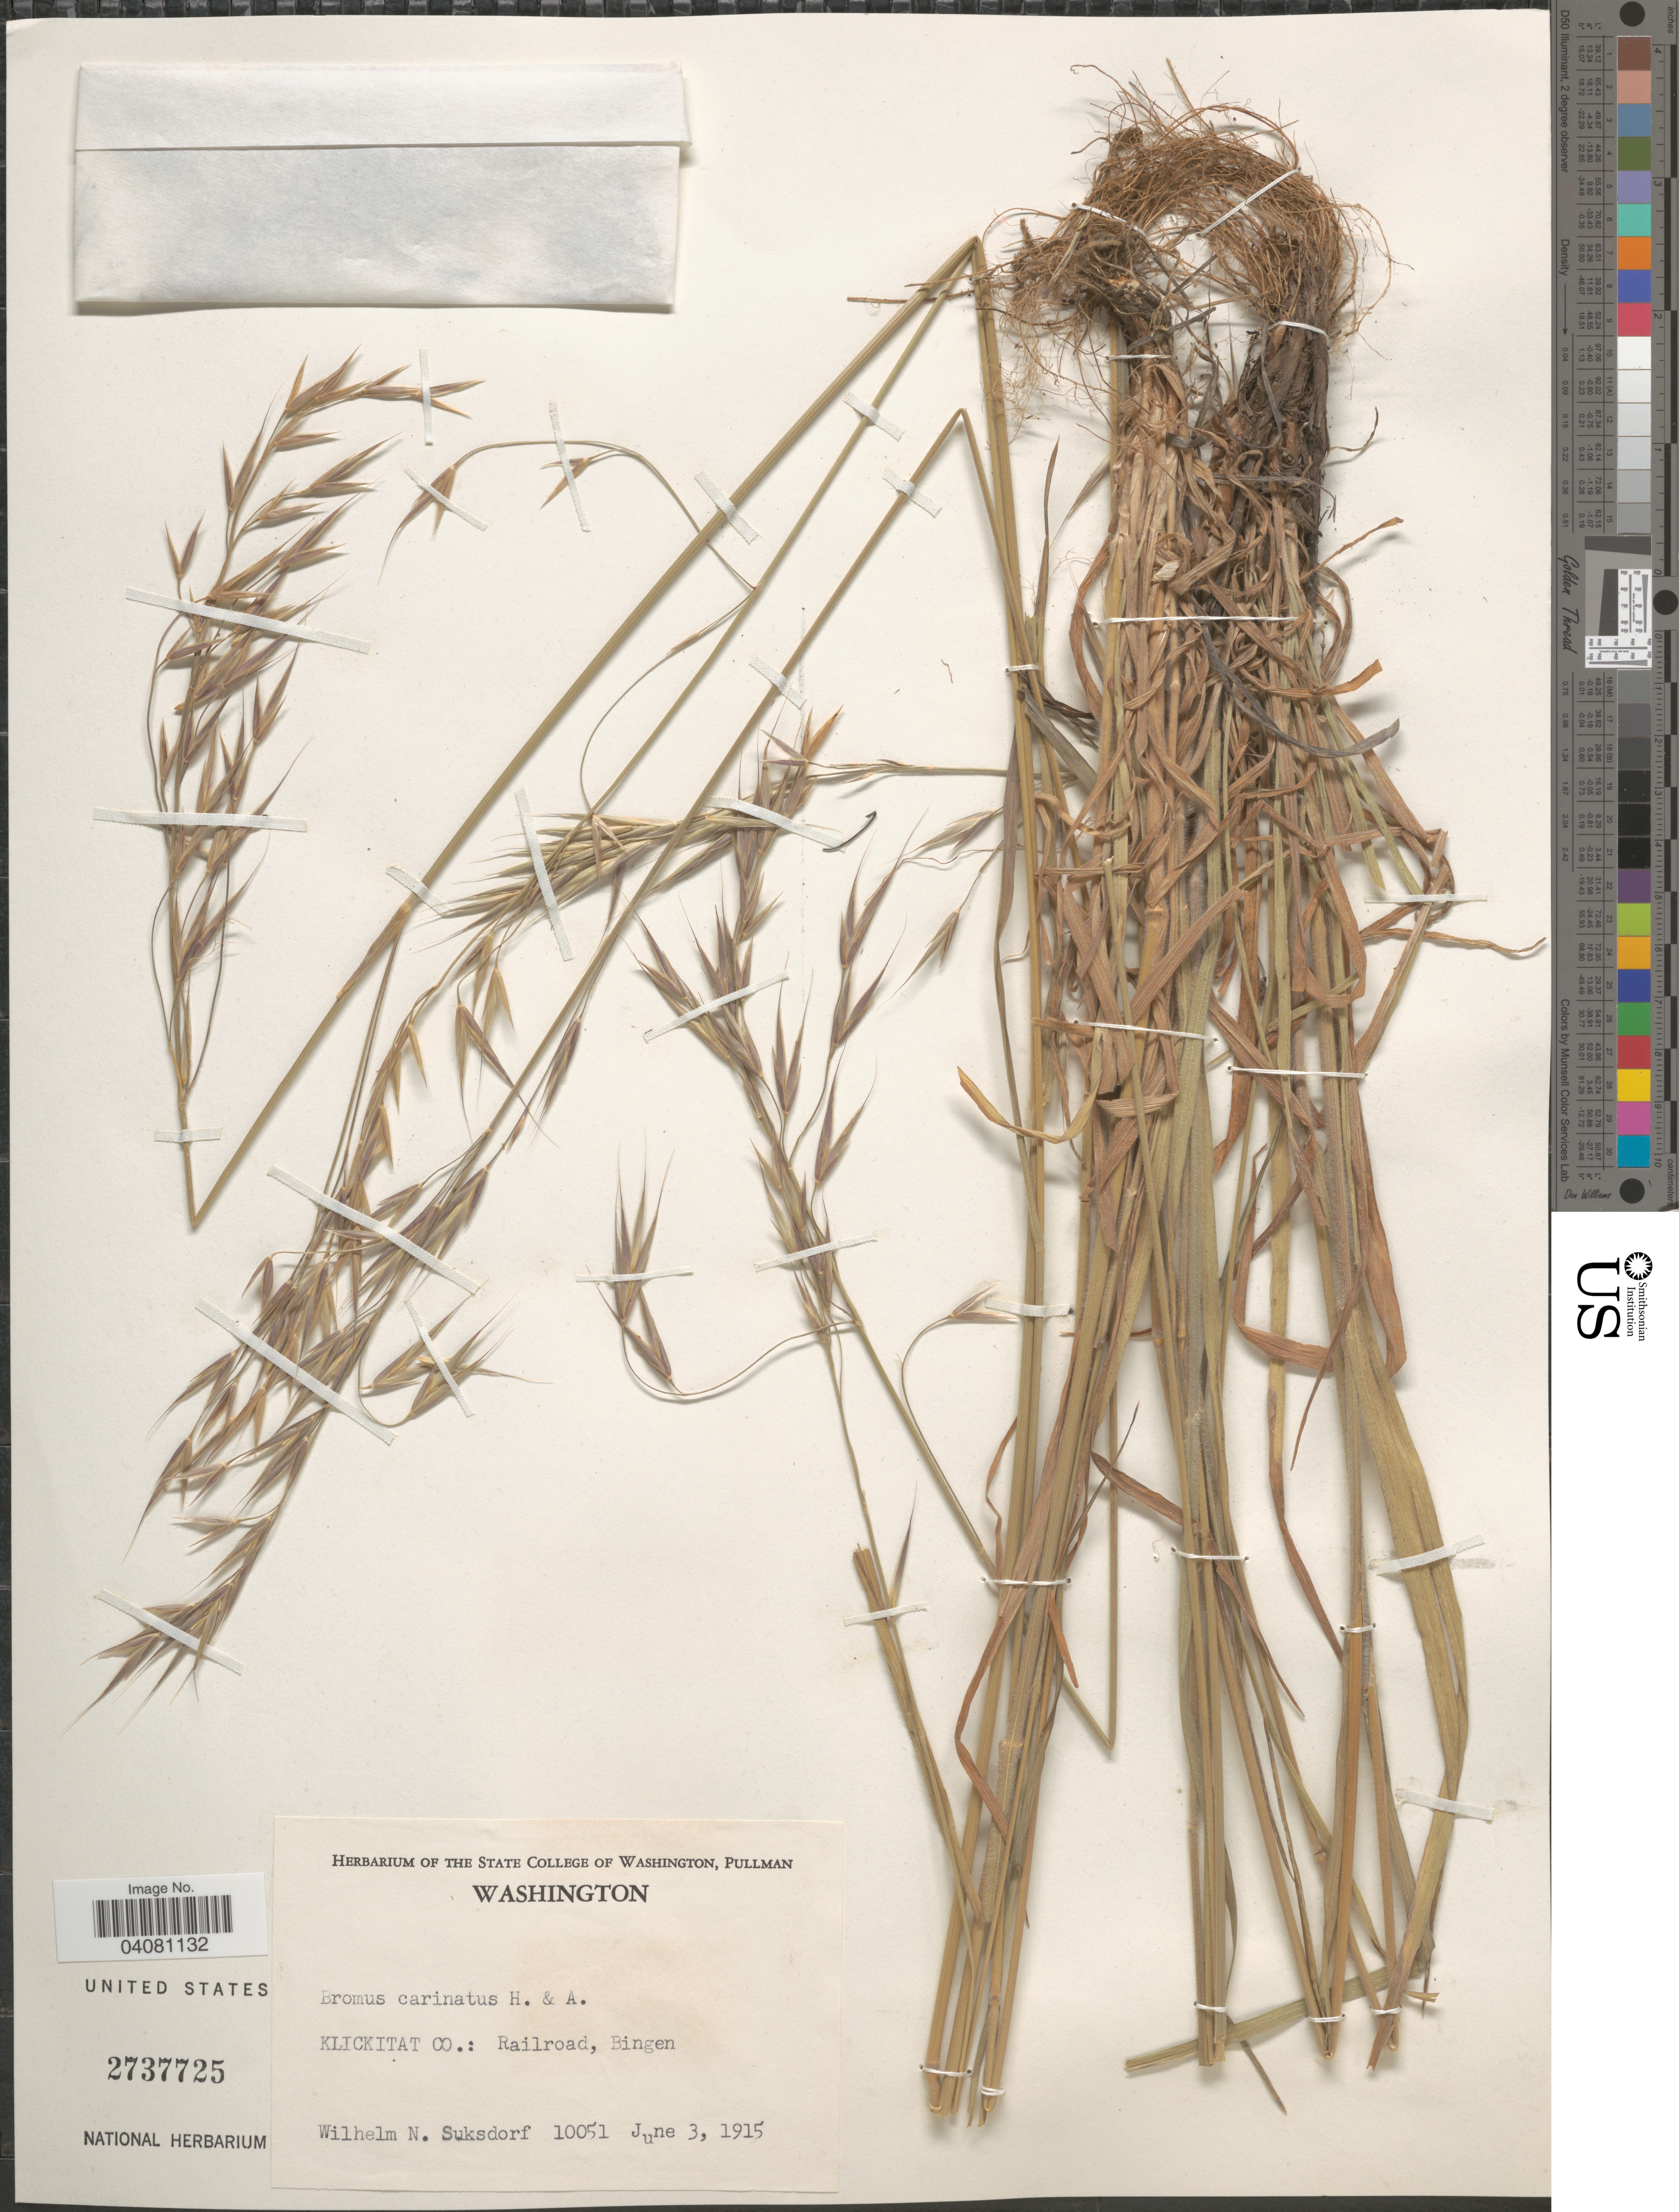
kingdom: Plantae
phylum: Tracheophyta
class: Liliopsida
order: Poales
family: Poaceae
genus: Bromus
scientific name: Bromus carinatus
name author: Hook. & Arn.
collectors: W. N. Suksdorf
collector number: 10051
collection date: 1915-06-03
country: United States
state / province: Washington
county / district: Klickitat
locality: Klickitat Co.: Railroad, Bingen.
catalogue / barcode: US 2737725